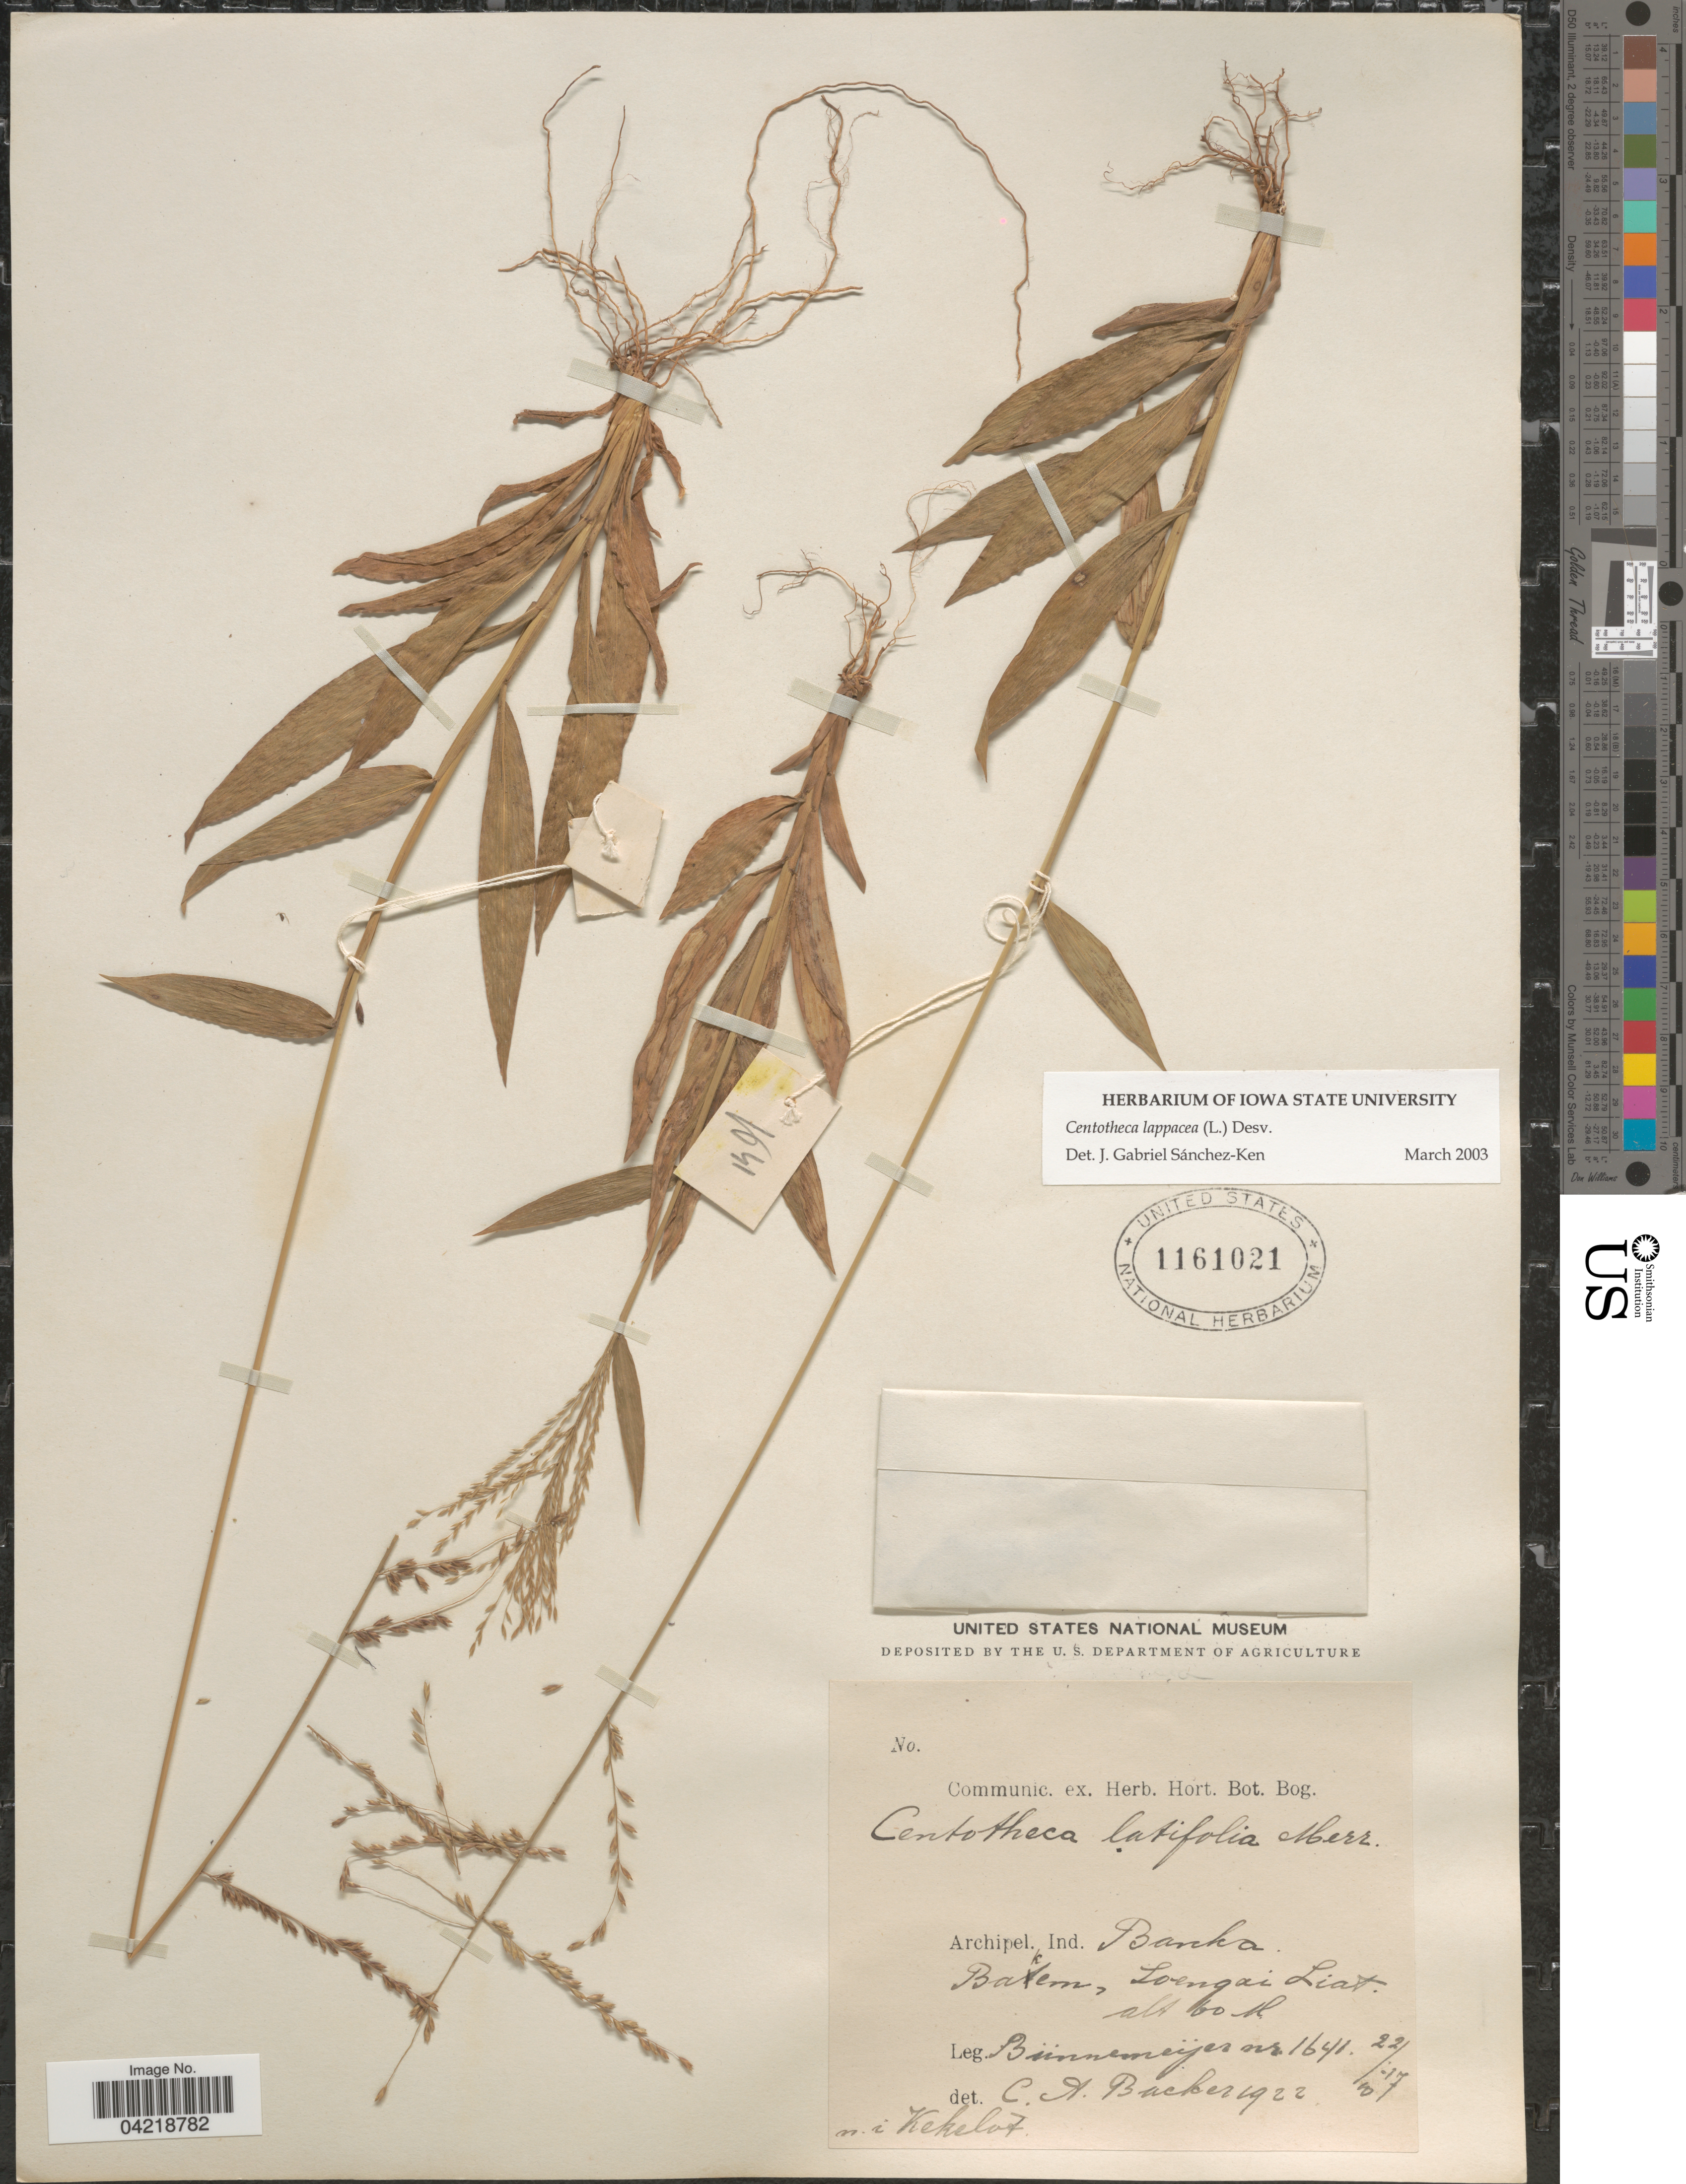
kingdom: Plantae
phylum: Tracheophyta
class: Liliopsida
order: Poales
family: Poaceae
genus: Centotheca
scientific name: Centotheca lappacea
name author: (L.) Desv.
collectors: -. Bunnemeijer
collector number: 1641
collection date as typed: Transcribed d/m/y: 22/10/17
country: Indonesia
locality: Archipel. Ind. Banka. Bakem, Soengai Liat.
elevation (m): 60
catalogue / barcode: US 1161021